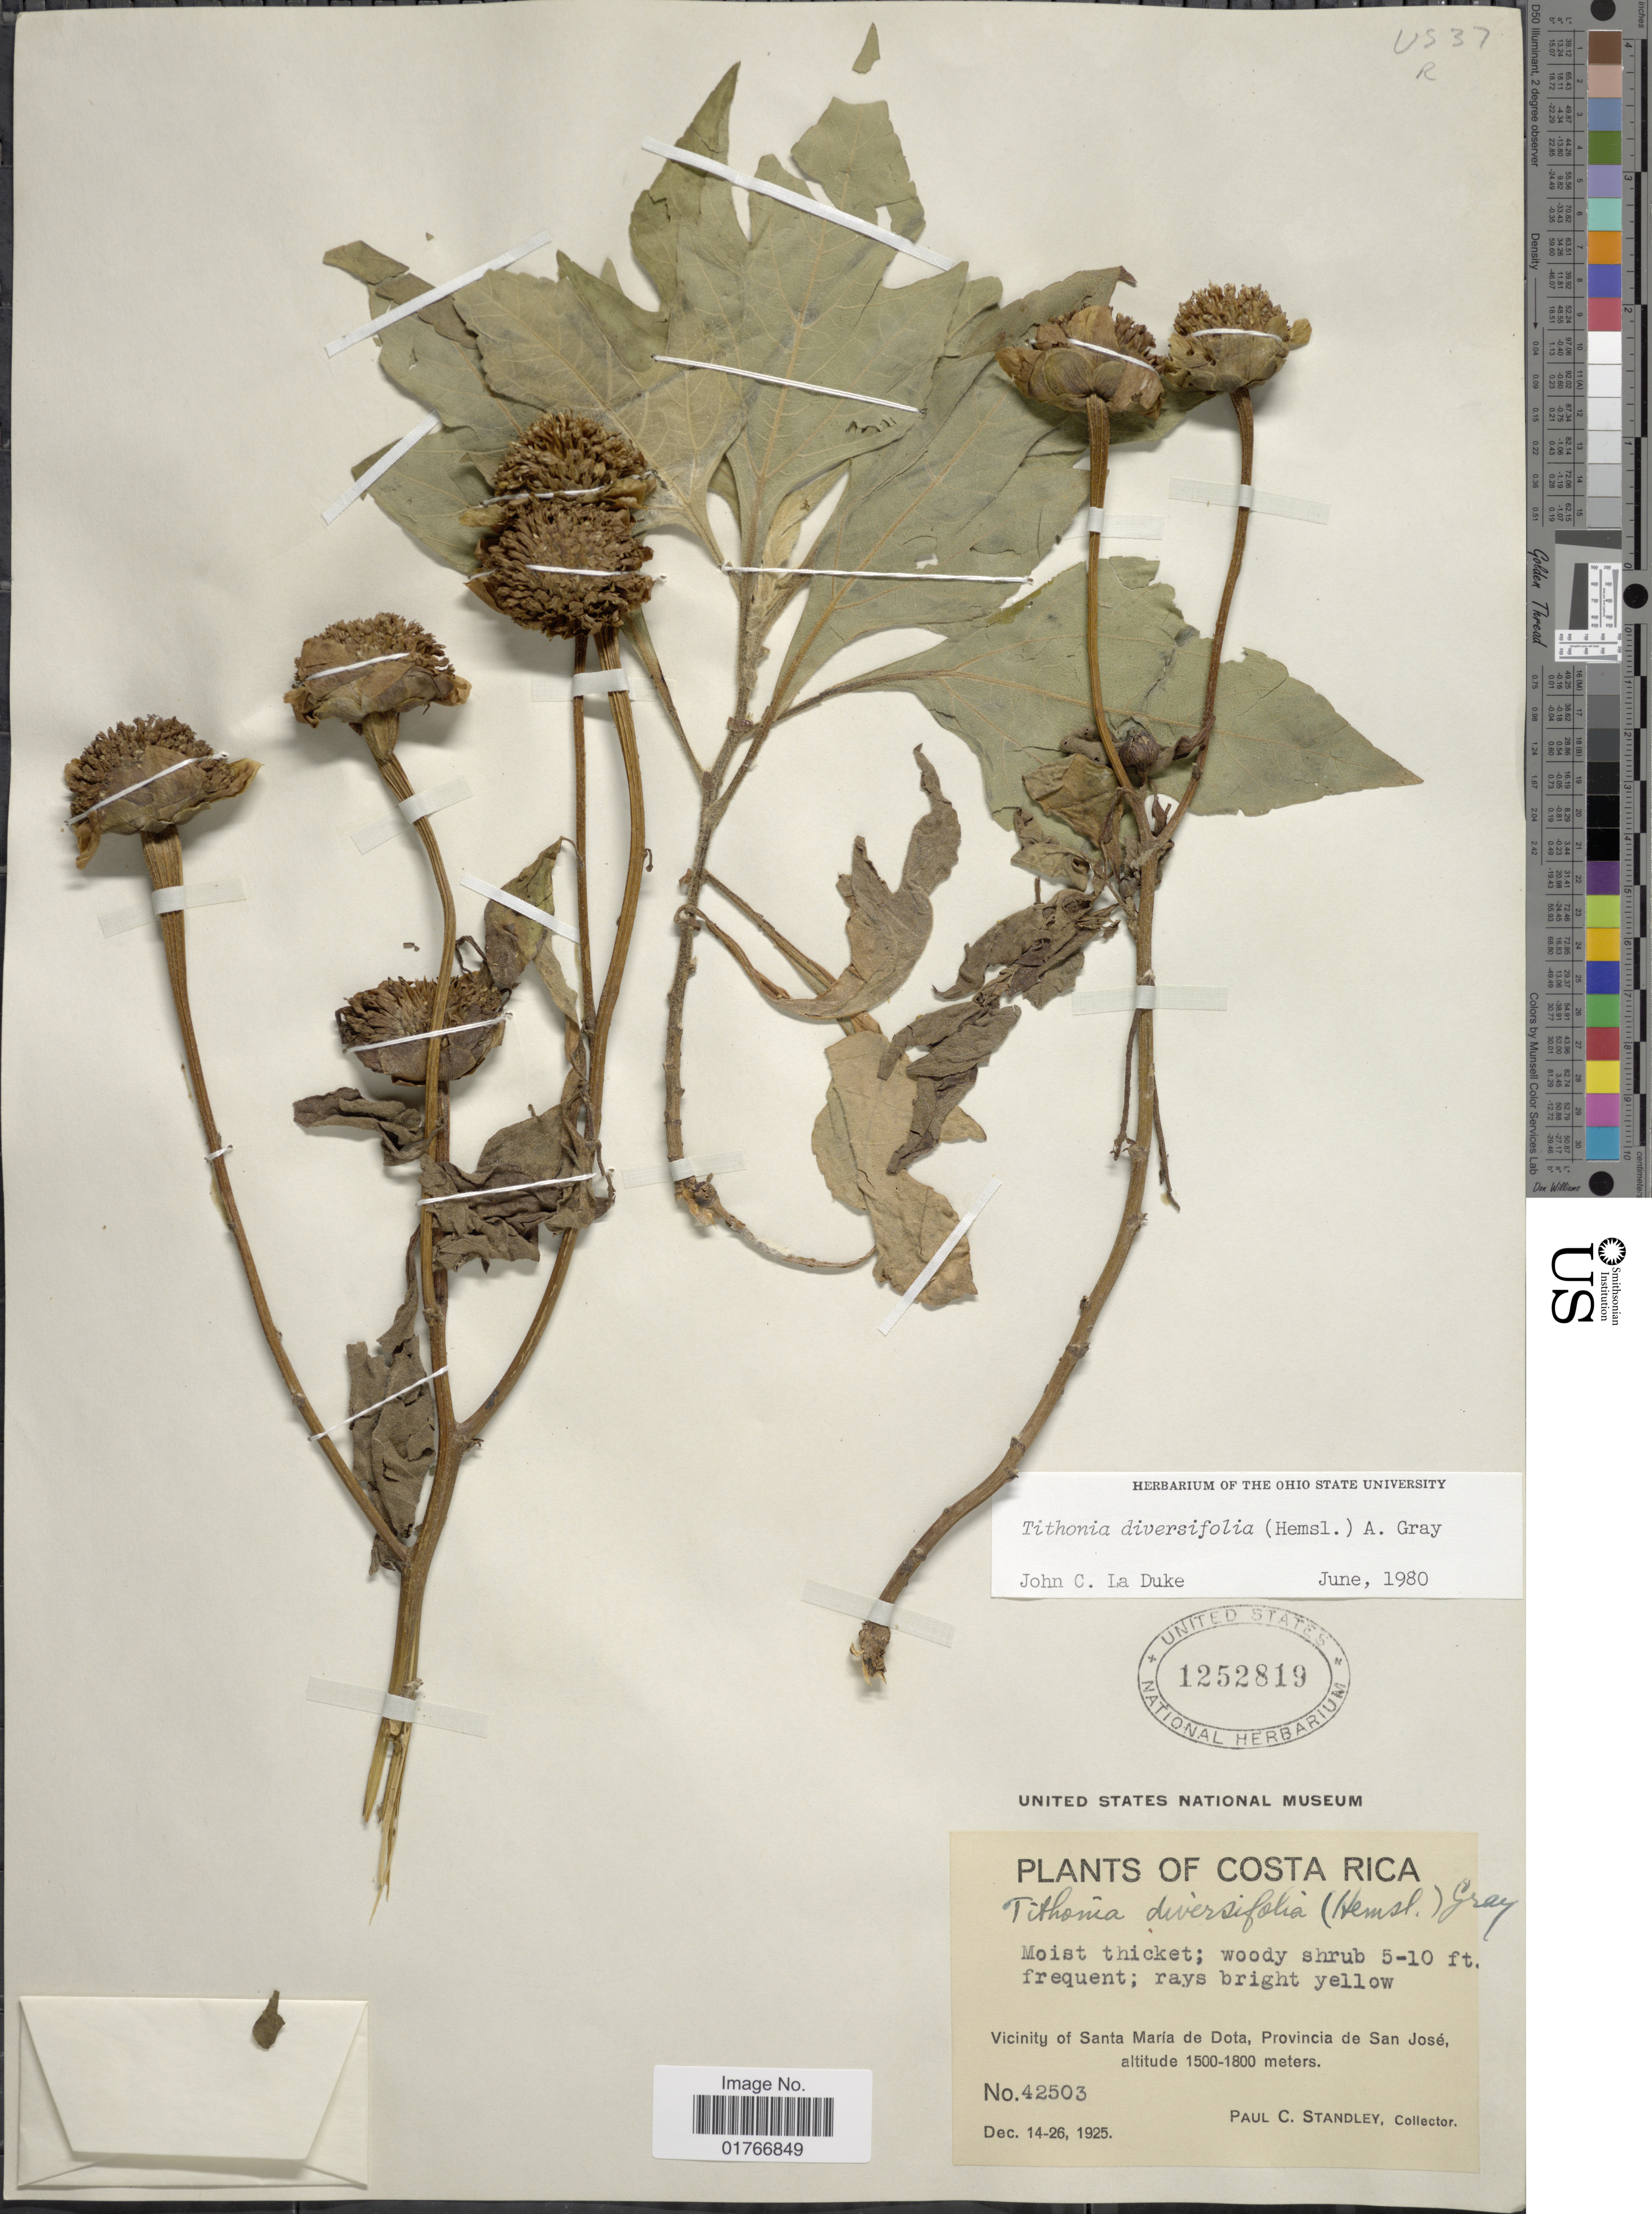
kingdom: Plantae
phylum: Tracheophyta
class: Magnoliopsida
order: Asterales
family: Asteraceae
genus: Tithonia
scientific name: Tithonia diversifolia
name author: (Hemsl.) A. Gray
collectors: P. C. Standley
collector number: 42503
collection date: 1925-12-14/1925-12-26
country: Costa Rica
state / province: San José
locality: Vicinity of Santa Maria de Dota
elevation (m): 1500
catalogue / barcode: US 1252819